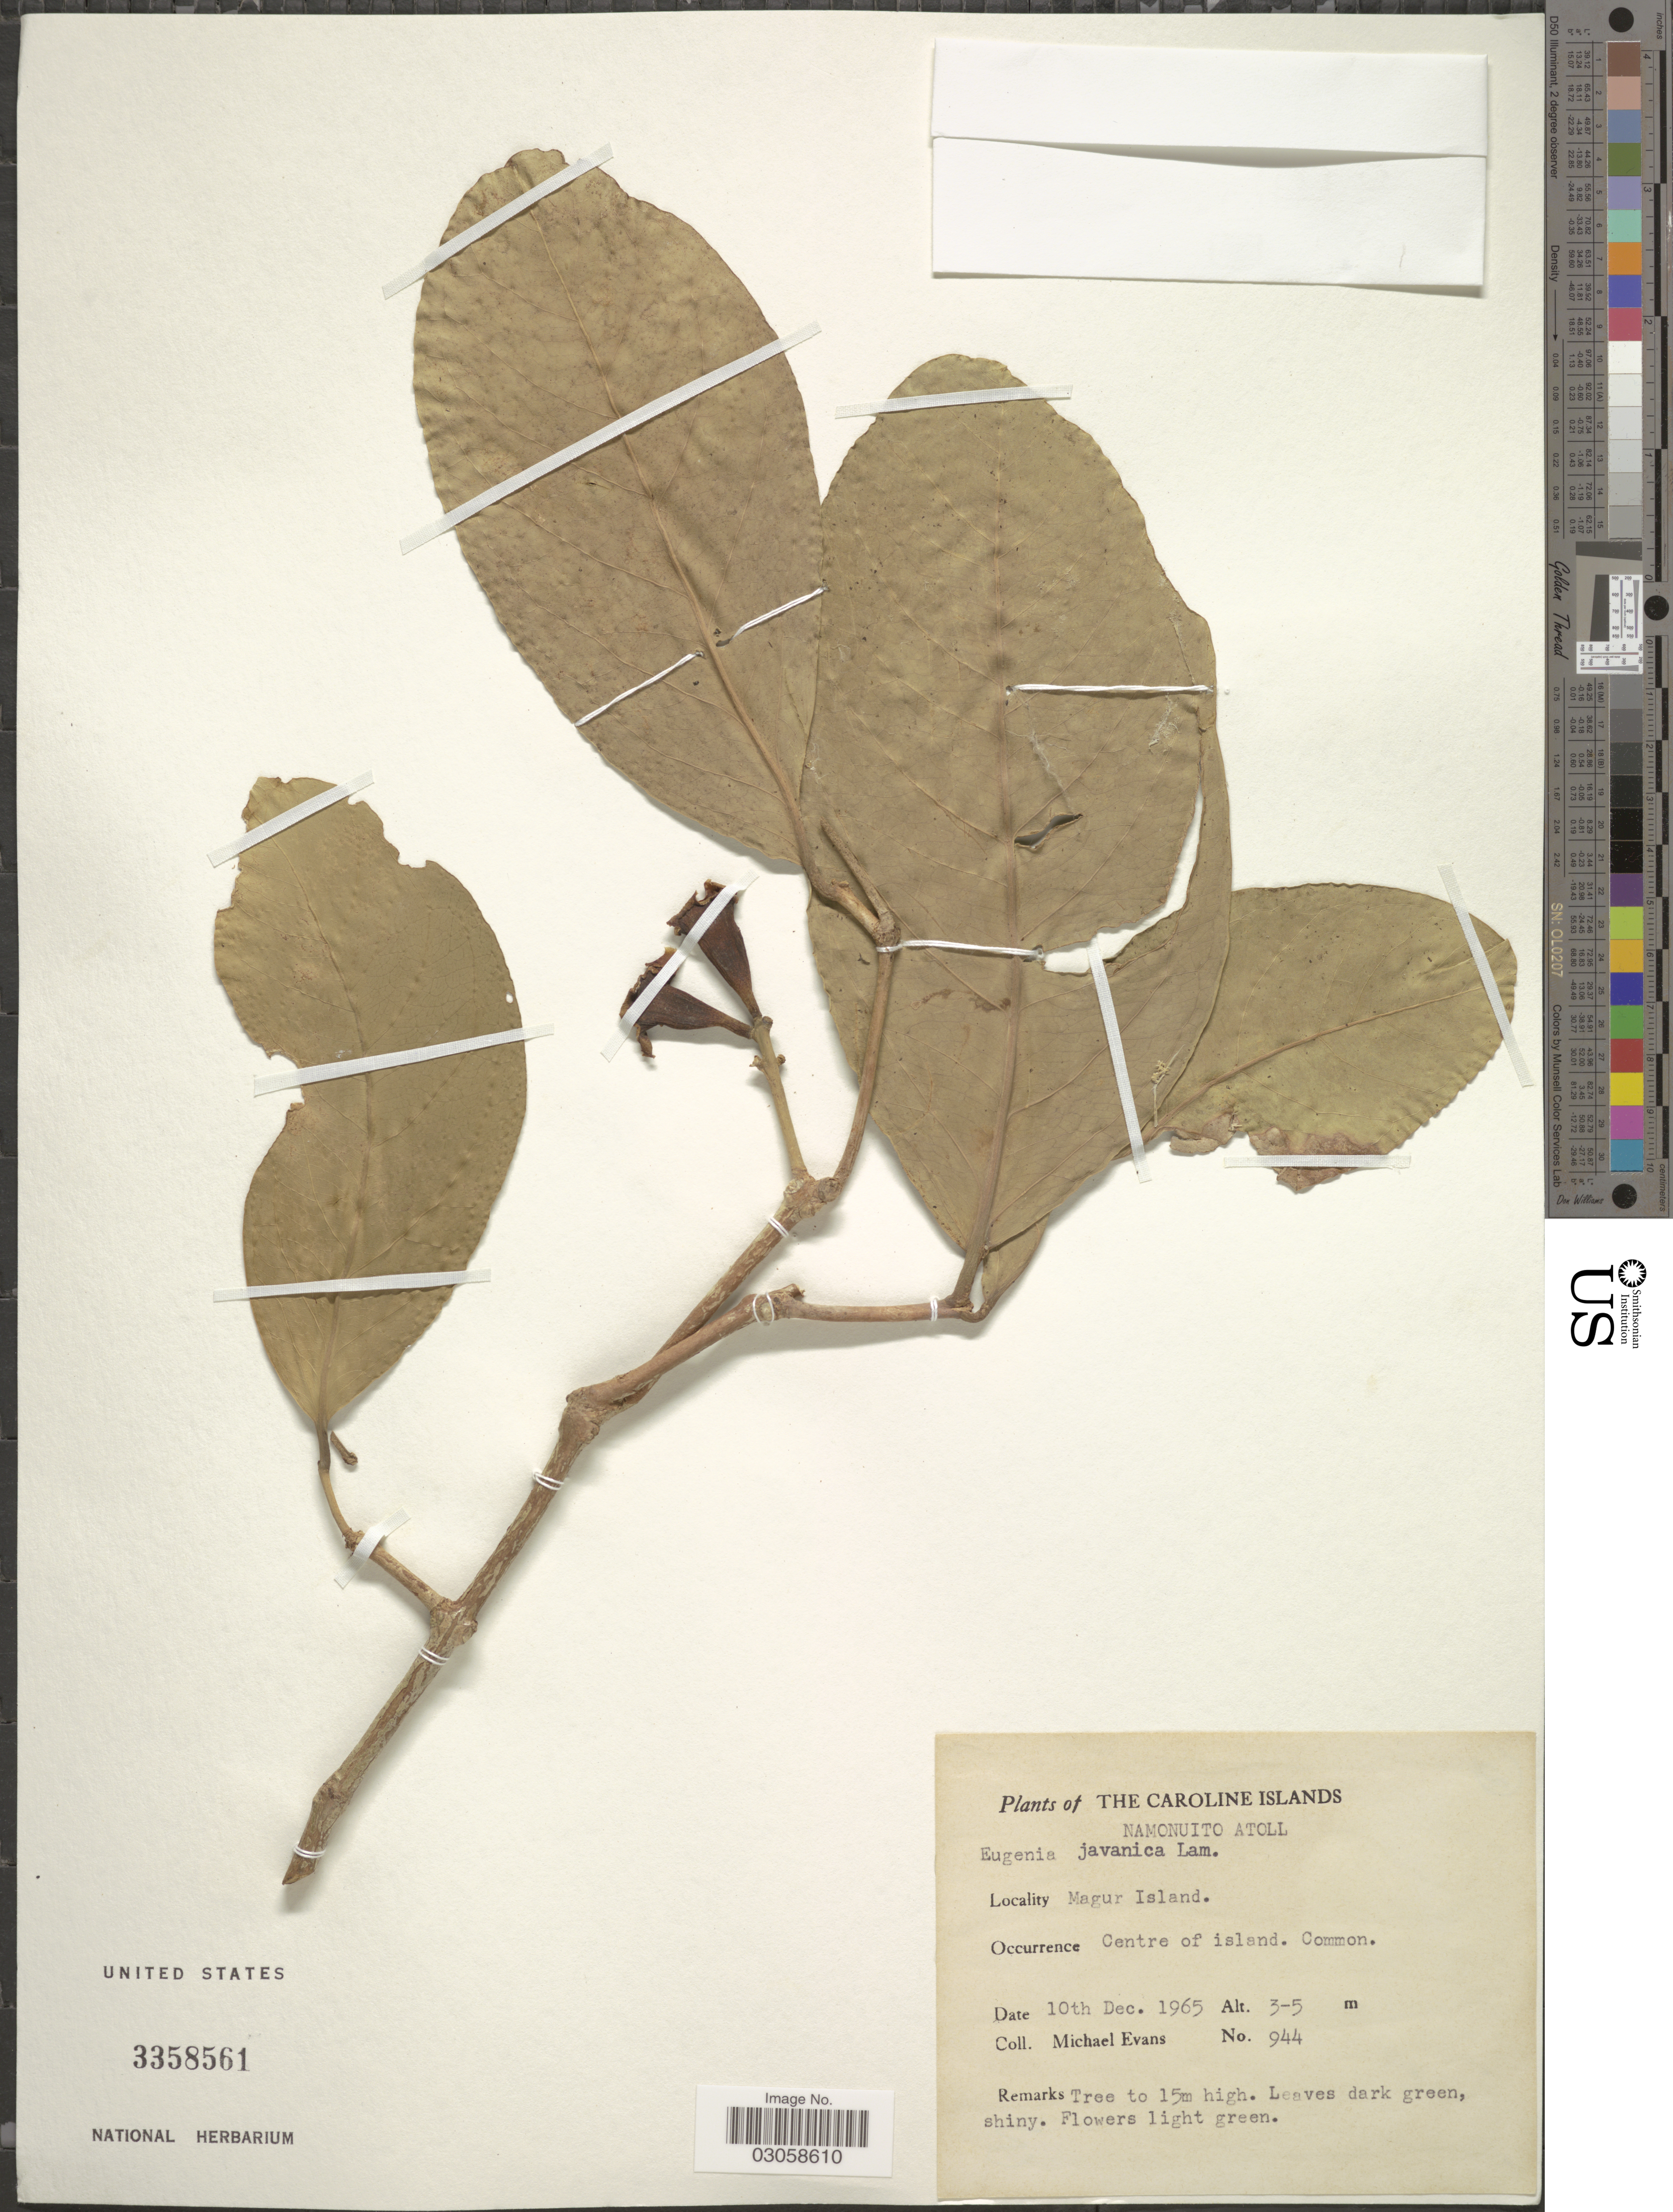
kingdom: Plantae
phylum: Tracheophyta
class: Magnoliopsida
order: Myrtales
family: Myrtaceae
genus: Syzygium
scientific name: Syzygium samarangense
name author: (Blume) Merr. & L.M. Perry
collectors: M. Evans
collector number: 944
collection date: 1965-12-10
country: Micronesia, Federated States of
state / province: Truk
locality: Caroline Islands. Namonuito Atoll. Magur Island. Centre of island.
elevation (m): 3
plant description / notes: Cited by Byng et al., Phytotaxa 427(2): 124. 2019.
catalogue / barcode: US 3358561